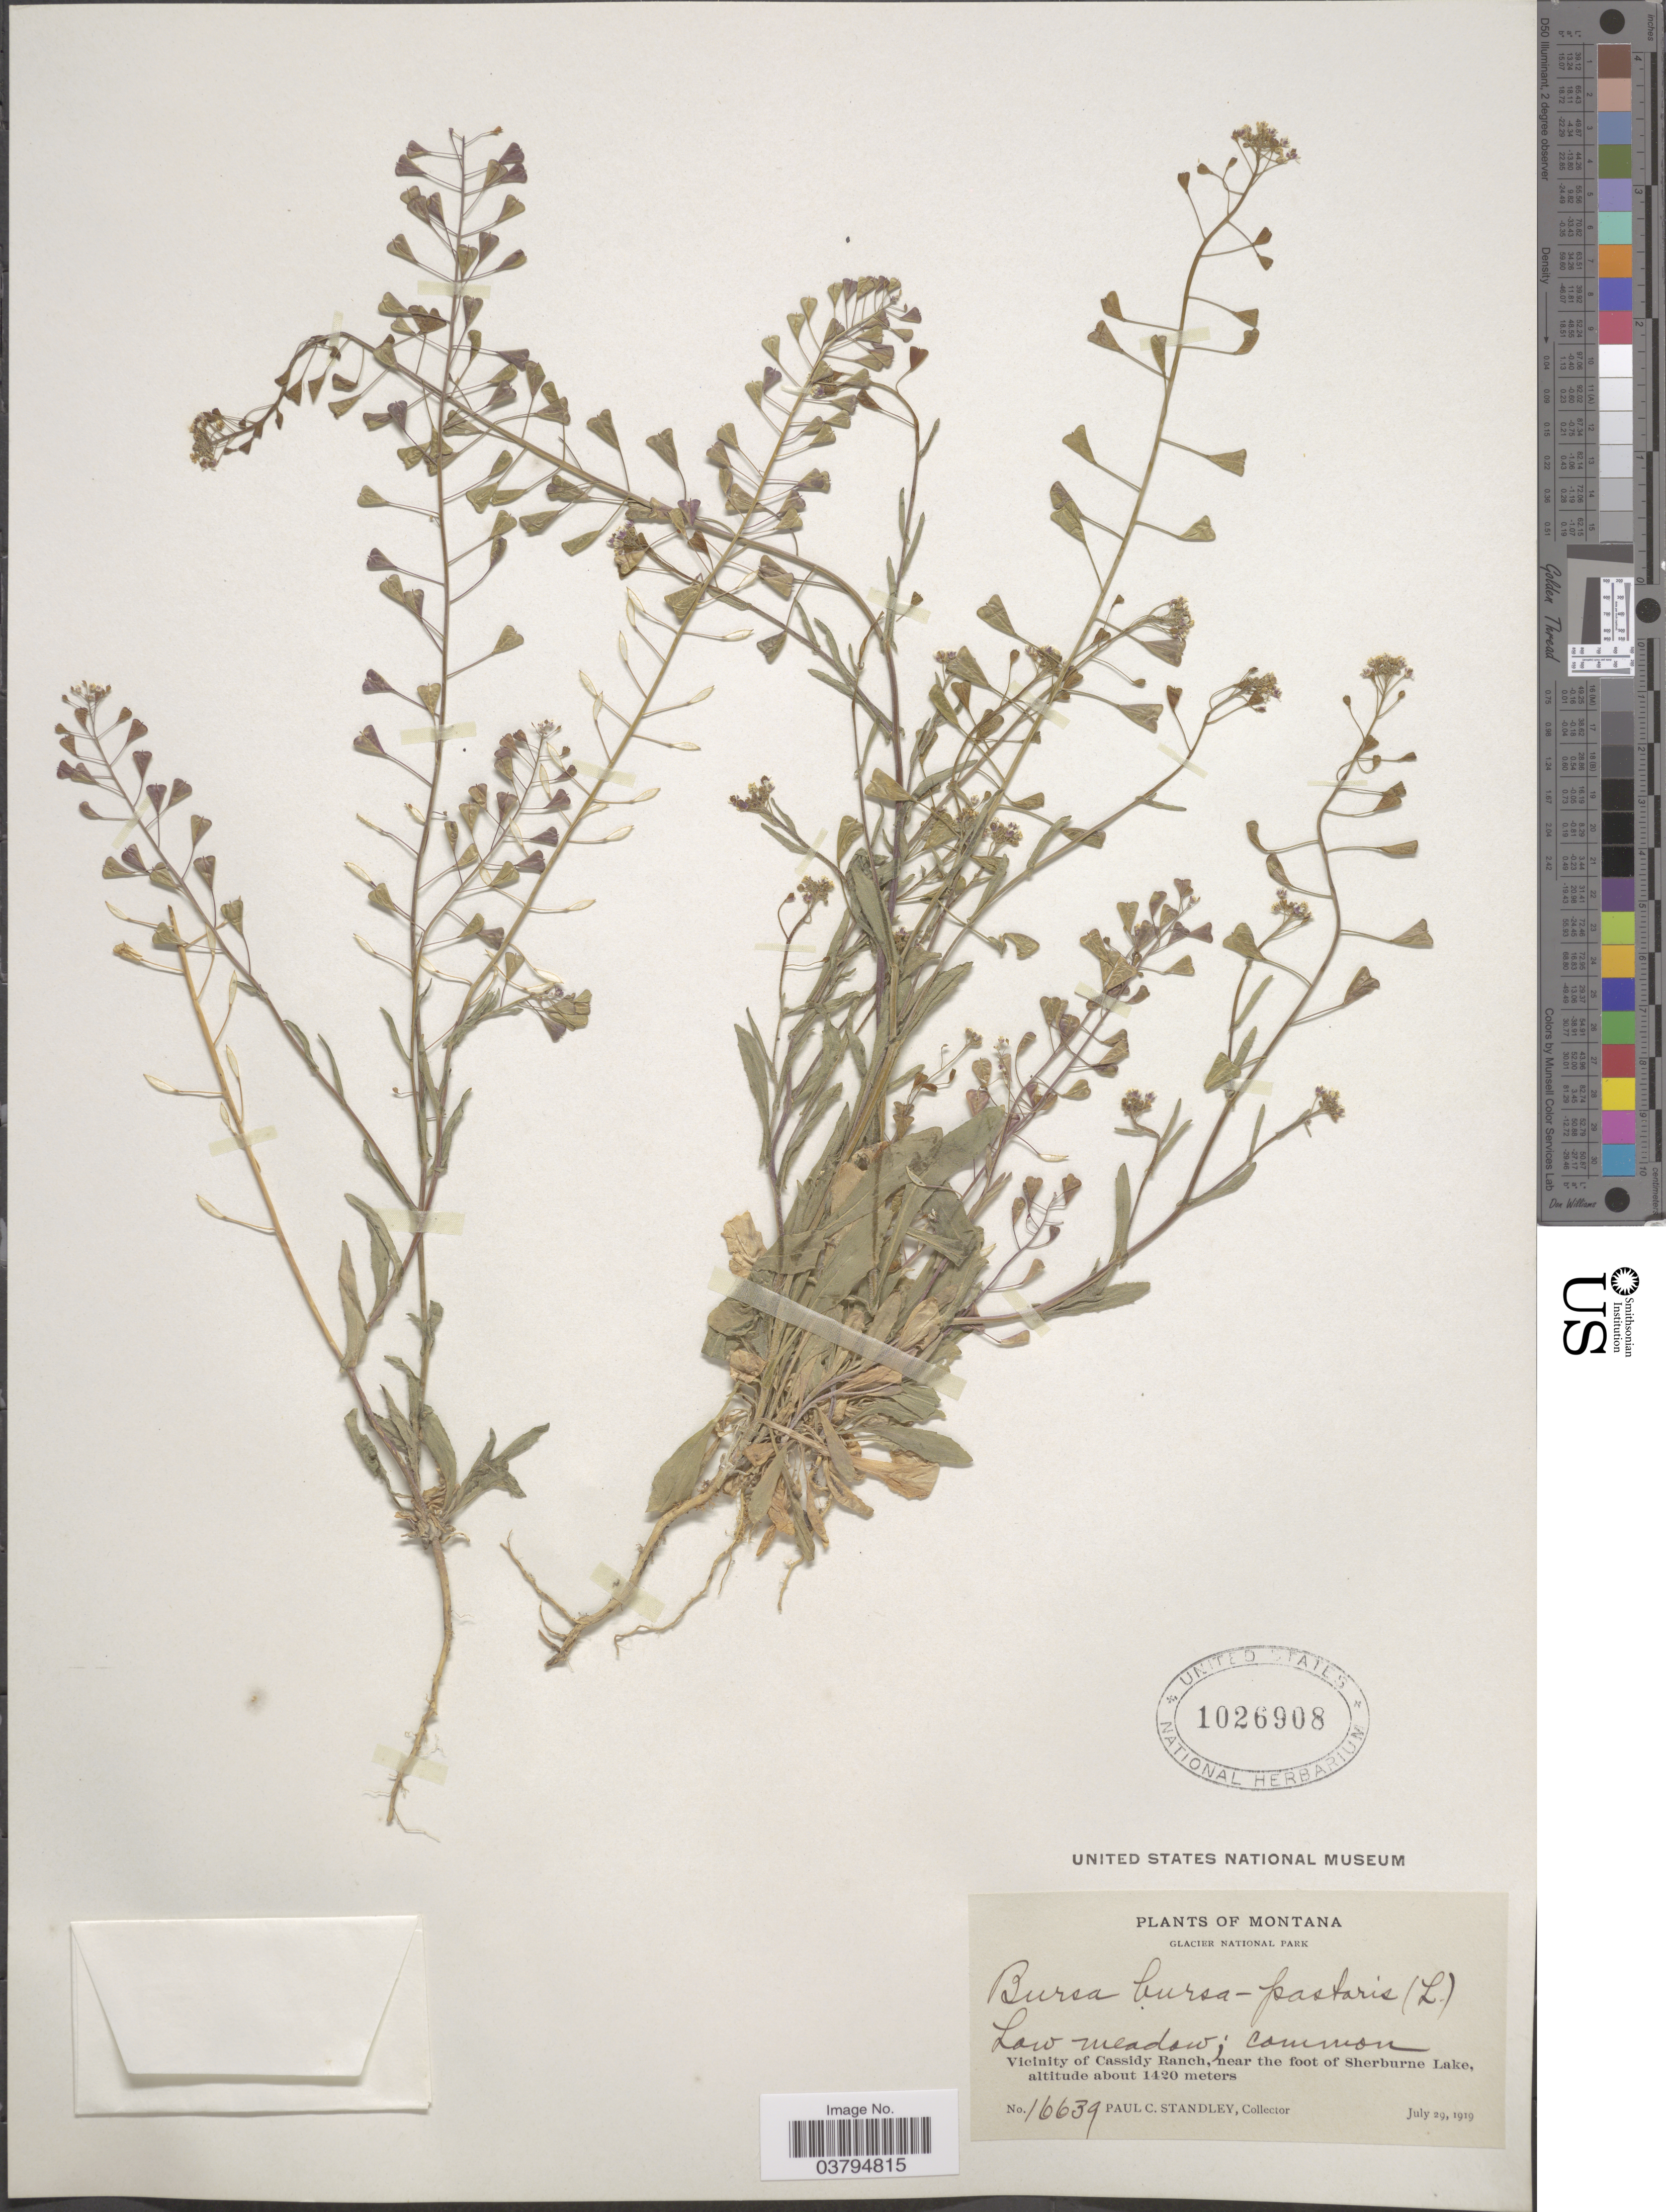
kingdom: Plantae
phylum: Tracheophyta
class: Magnoliopsida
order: Brassicales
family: Brassicaceae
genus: Capsella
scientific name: Capsella bursa-pastoris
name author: (L.) Medik.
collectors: P. C. Standley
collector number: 16639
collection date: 1919-07-29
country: United States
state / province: Montana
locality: Glacier National Park. Vicinity of Cassidy Ranch, near the foot of Sherburne Lake.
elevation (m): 1420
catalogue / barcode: US 1026908